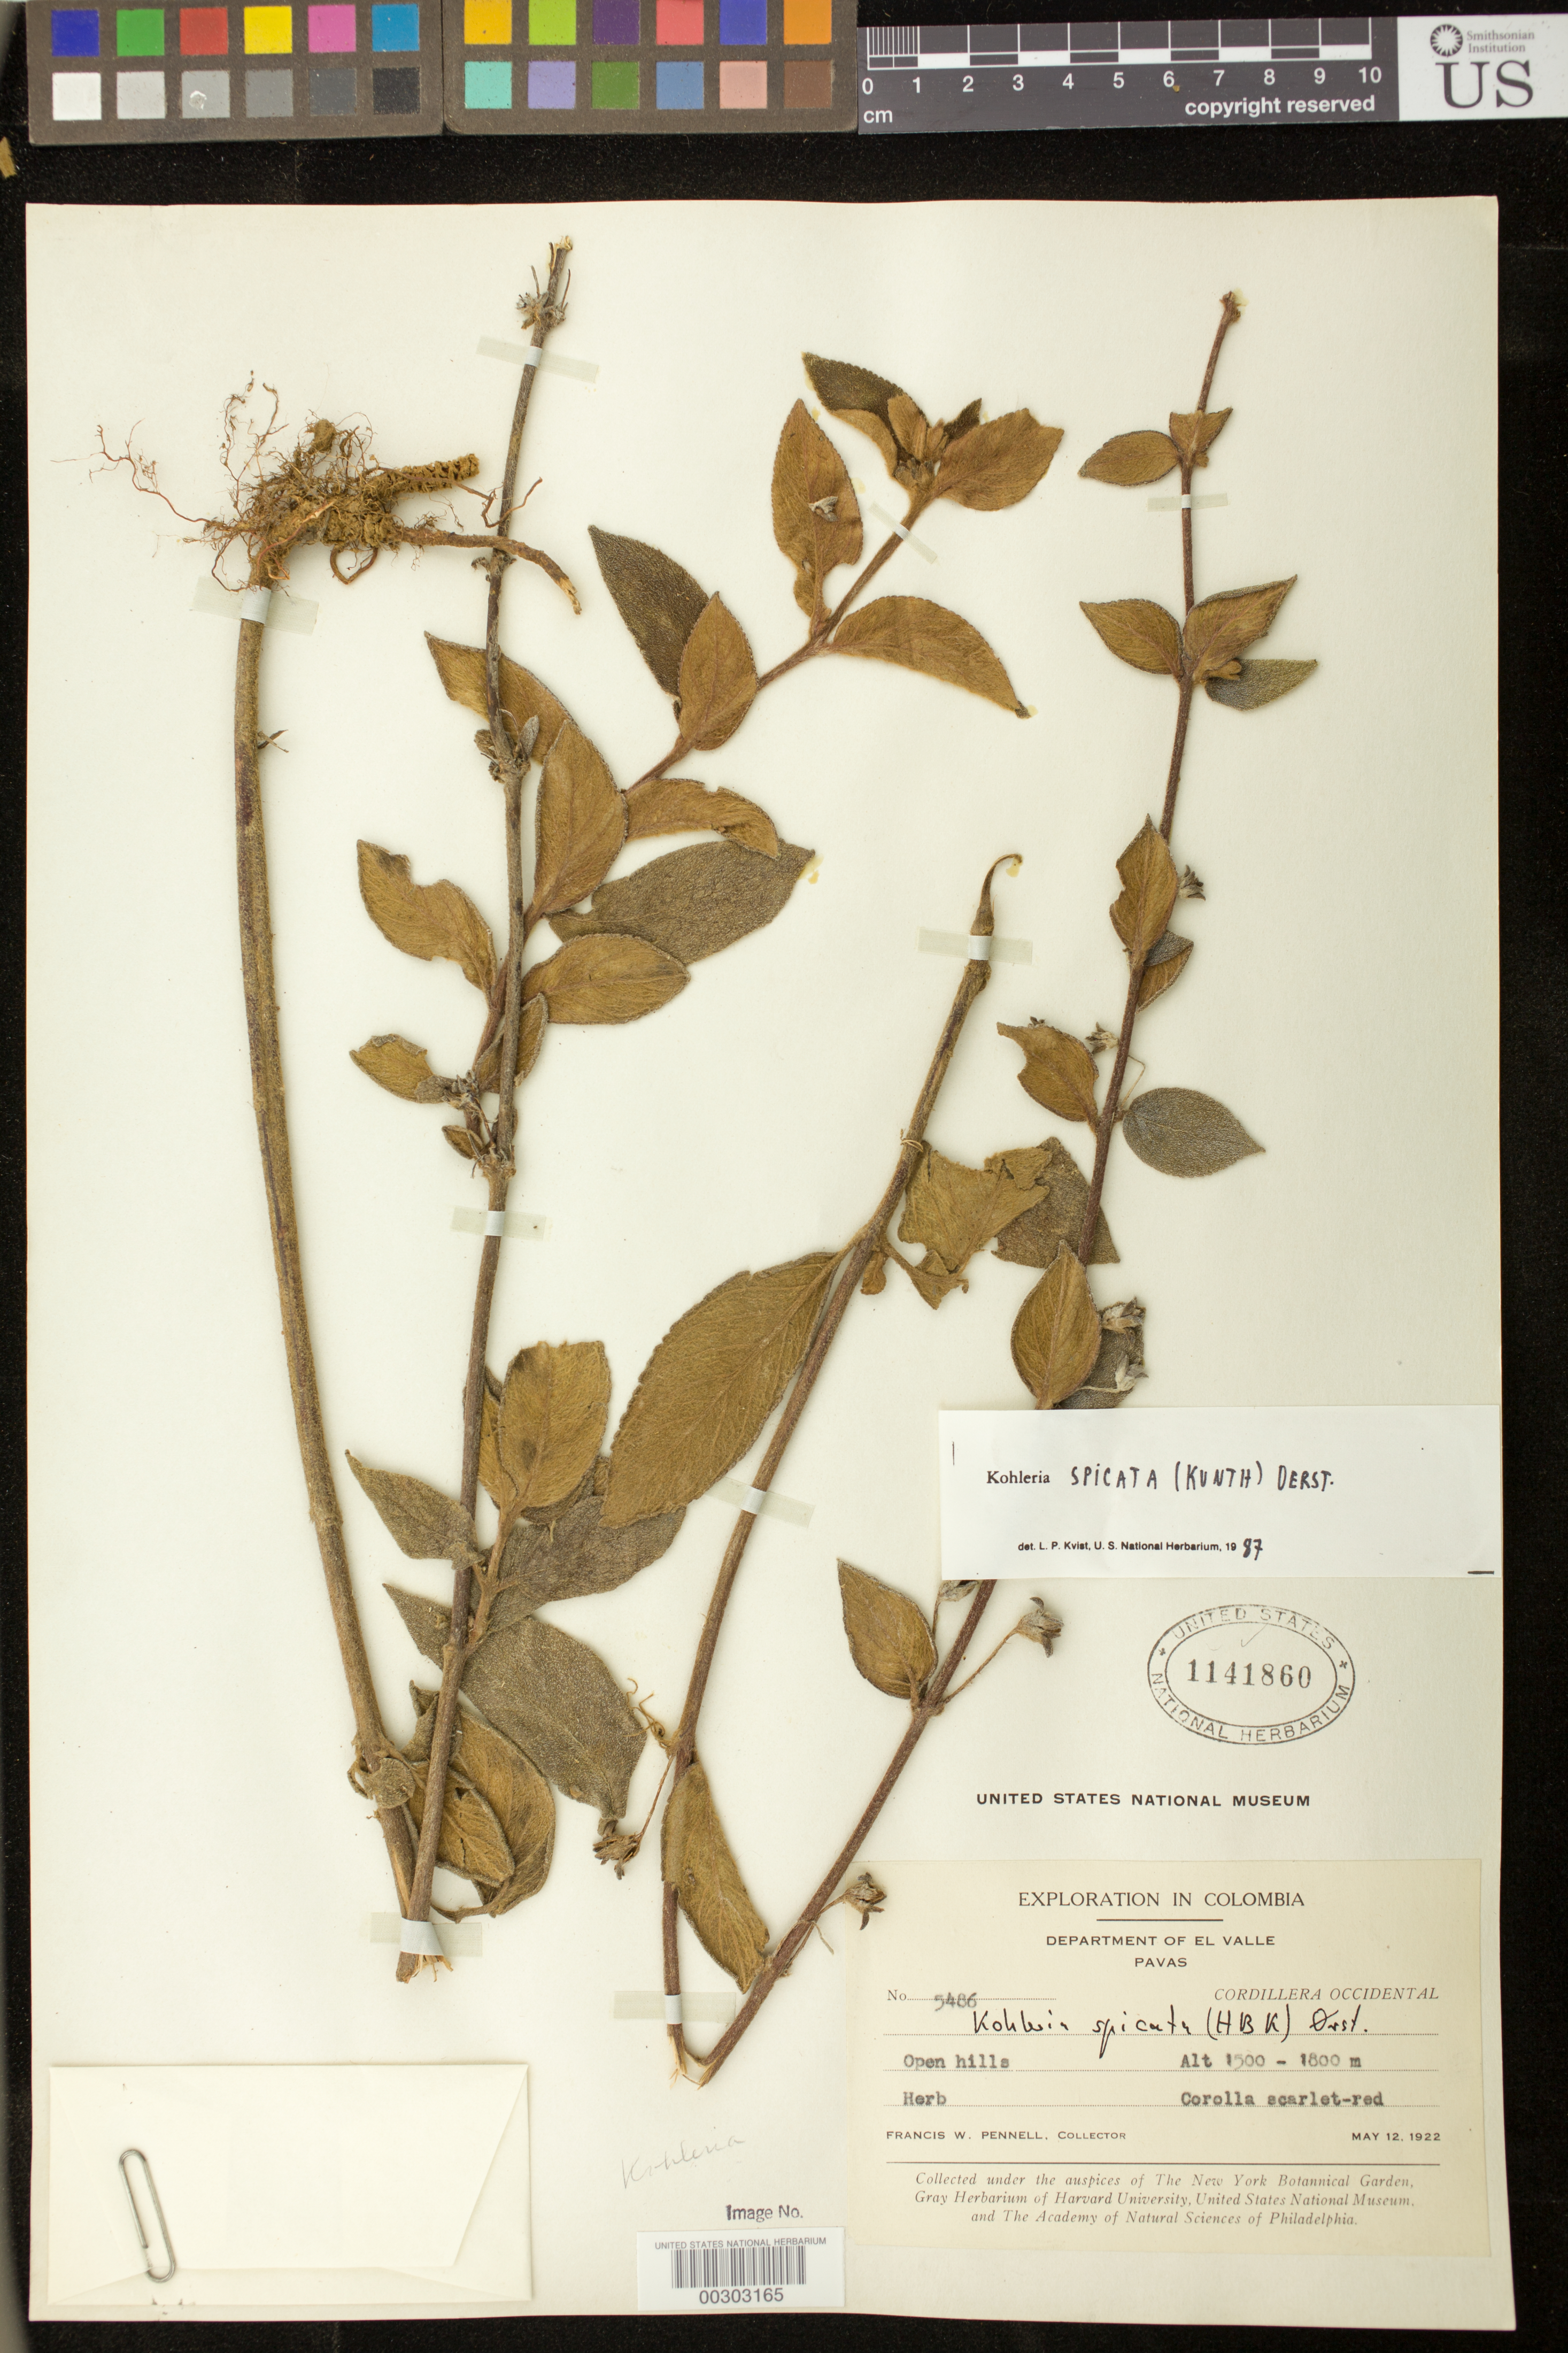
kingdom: Plantae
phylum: Tracheophyta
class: Magnoliopsida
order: Lamiales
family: Gesneriaceae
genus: Kohleria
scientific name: Kohleria spicata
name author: (Kunth) Oerst.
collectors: F. W. Pennell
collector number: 5486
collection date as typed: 12 May 1922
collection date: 1922-05-12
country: Colombia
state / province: Valle del Cauca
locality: Pavas, Cordillera Occidental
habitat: grassy open hills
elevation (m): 1500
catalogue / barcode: US 1141860